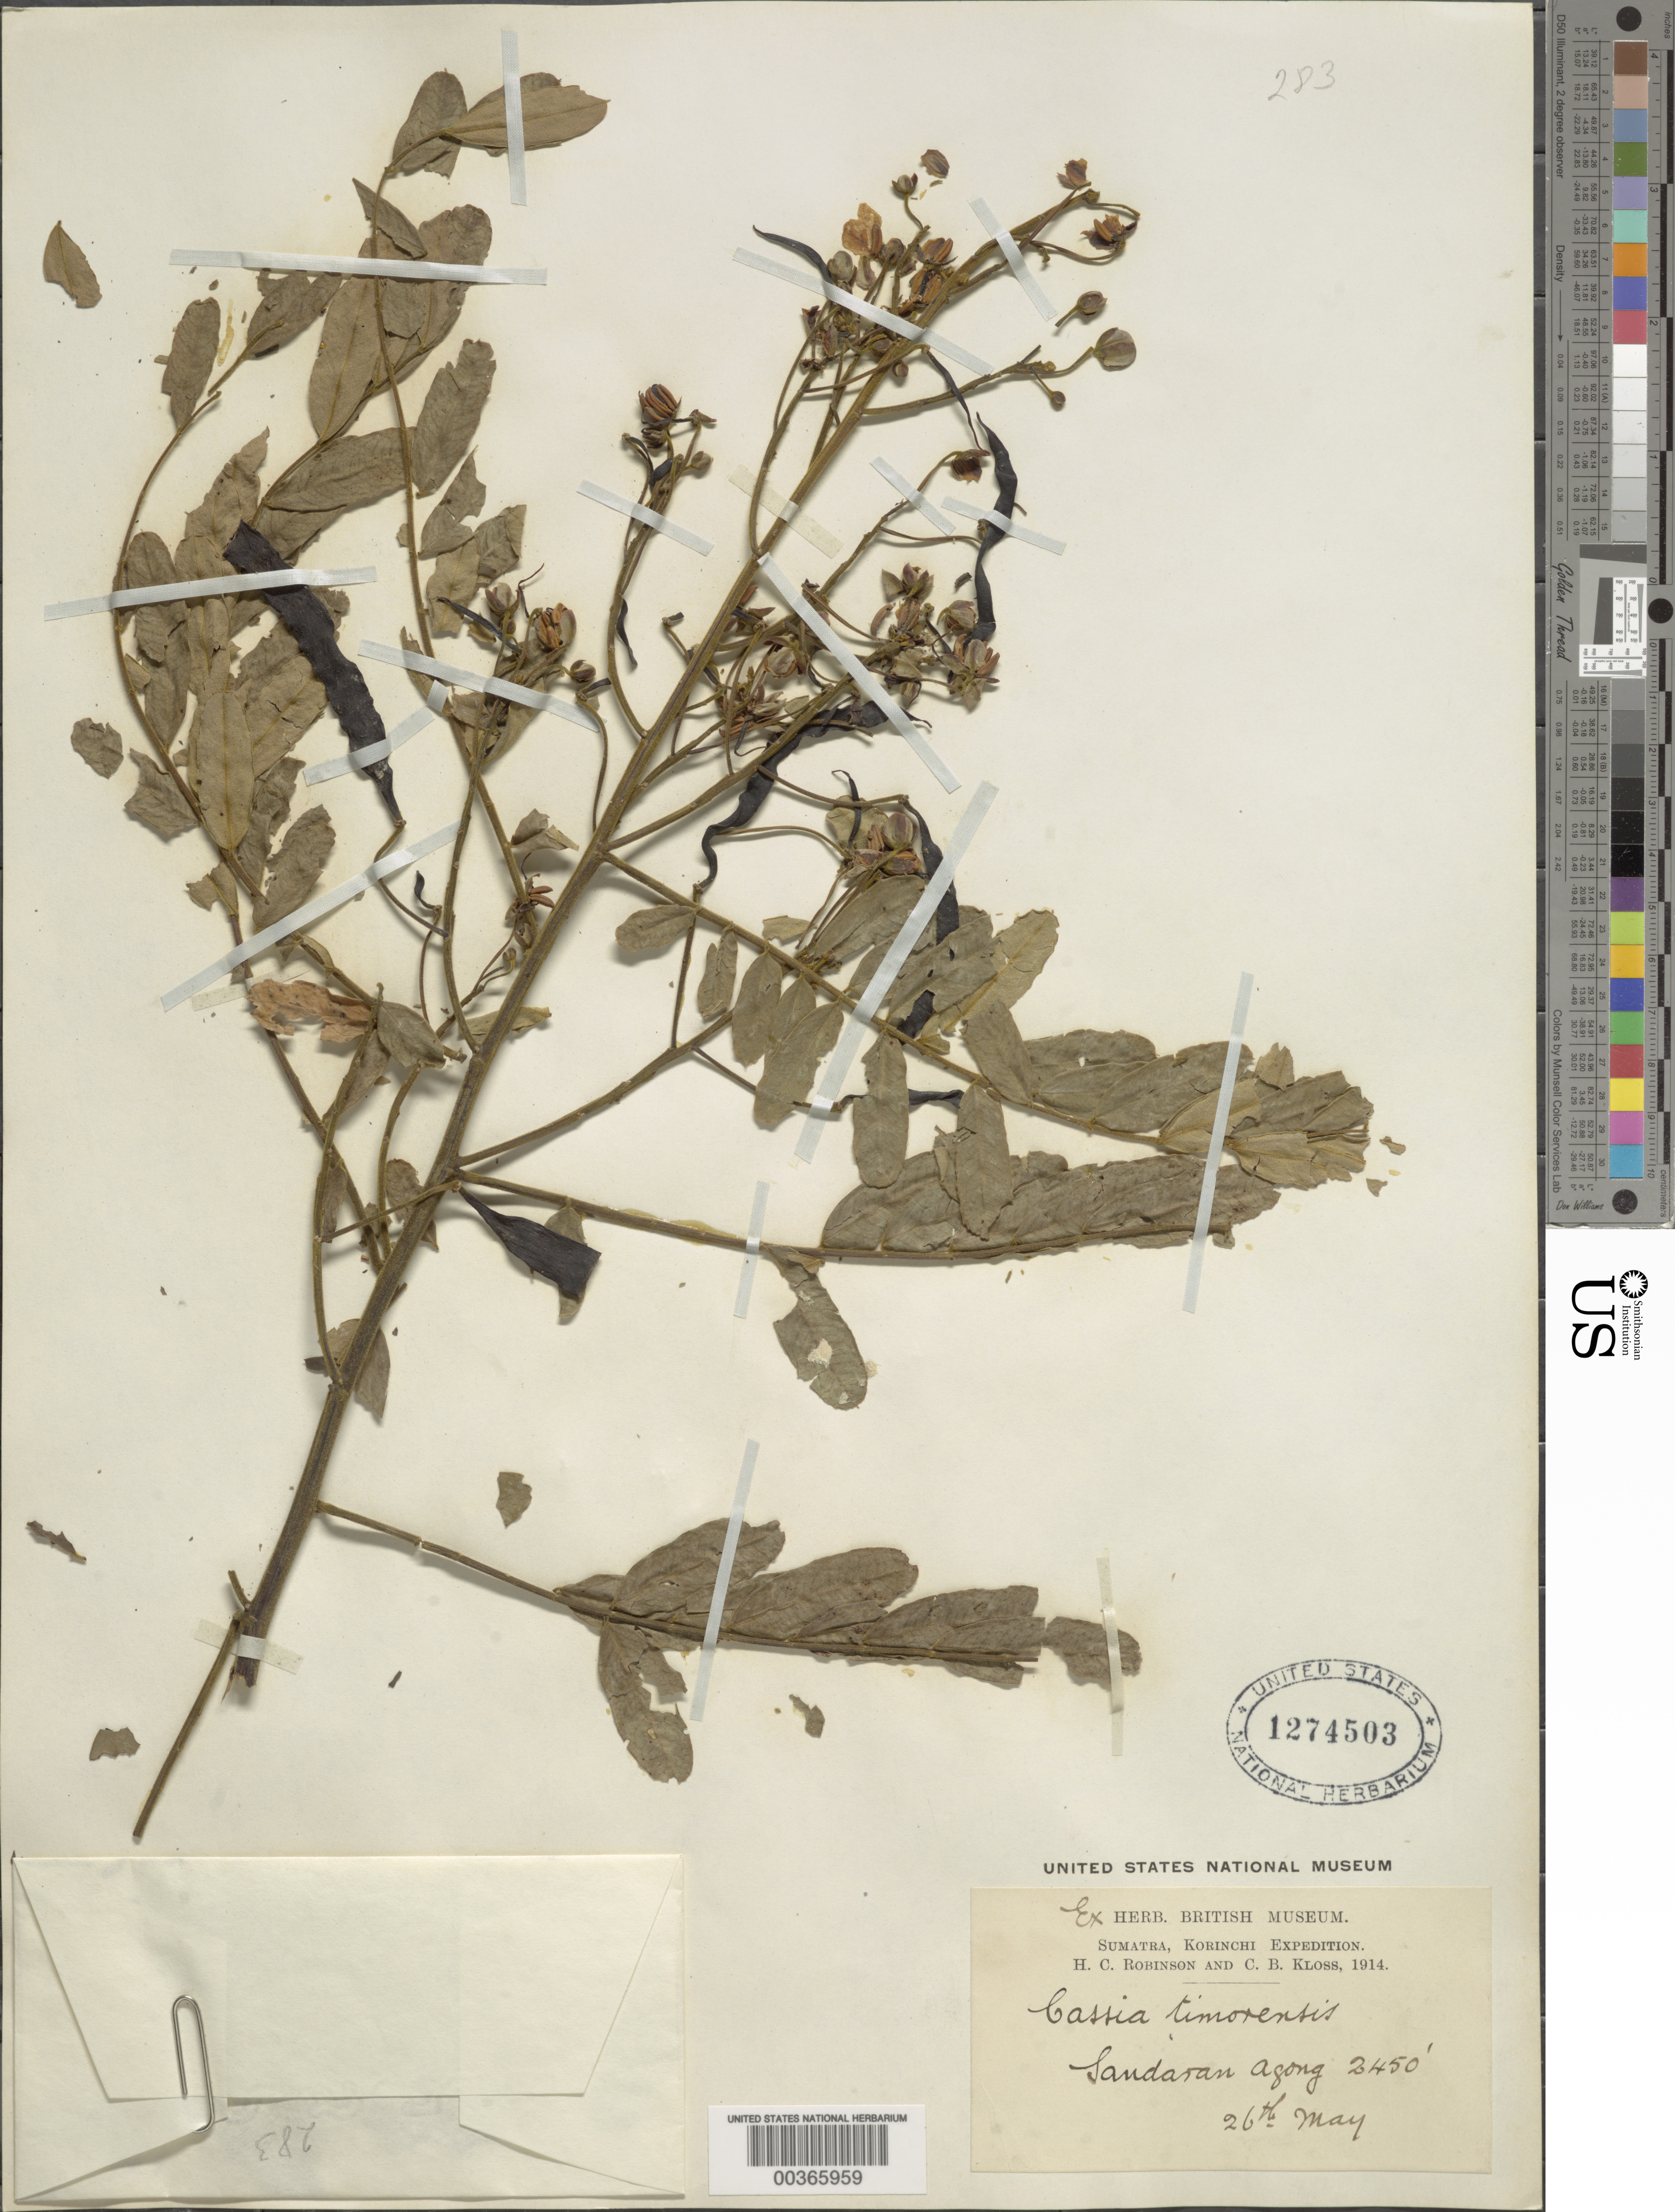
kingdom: Plantae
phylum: Tracheophyta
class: Magnoliopsida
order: Fabales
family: Fabaceae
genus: Senna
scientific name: Senna timorensis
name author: (DC.) H.S. Irwin & Barneby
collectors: H. C. Robinson & C. Kloss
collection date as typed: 26 May 1914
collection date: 1914-05-26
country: Indonesia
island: Sumatra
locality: Sandaran agong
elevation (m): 747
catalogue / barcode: US 1274503